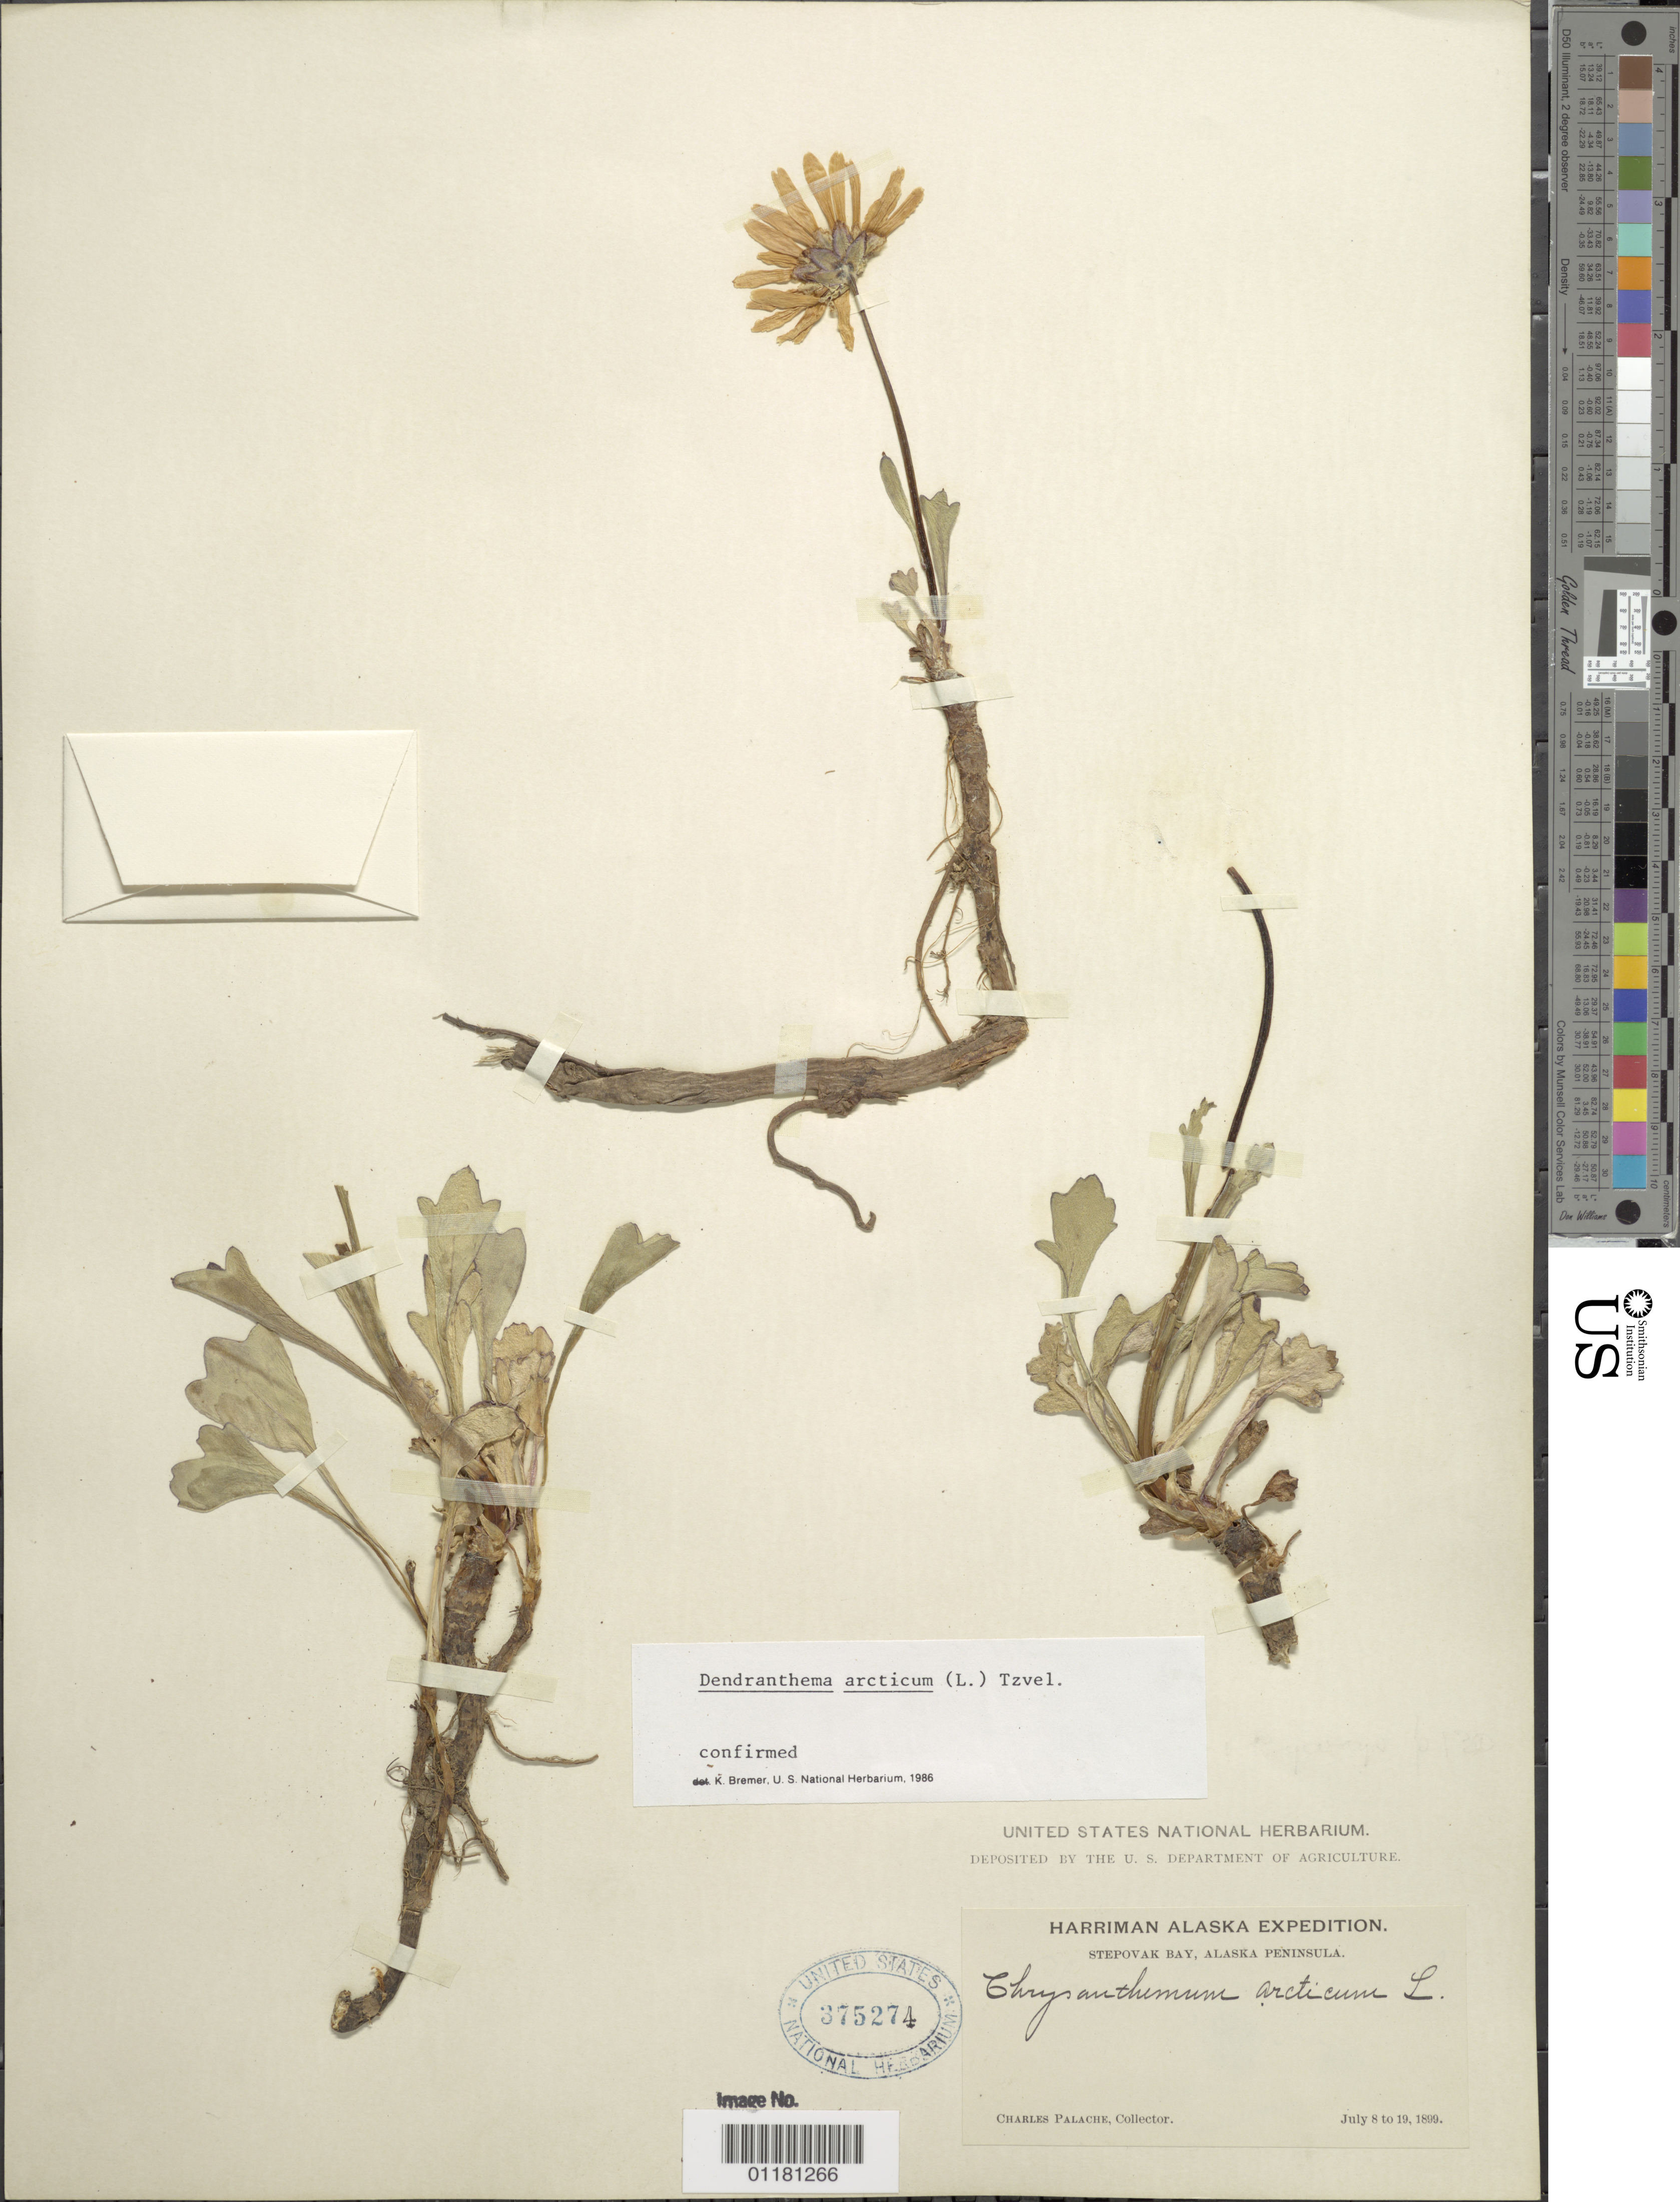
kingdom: Plantae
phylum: Tracheophyta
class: Magnoliopsida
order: Asterales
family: Asteraceae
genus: Dendranthema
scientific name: Dendranthema arcticum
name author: (L.) Tzvelev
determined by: Bremer, K.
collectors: C. Palache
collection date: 1899-07-08/1899-07-19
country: United States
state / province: Alaska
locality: Stepovak Bay, Alaska Peninsula.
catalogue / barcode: US 375274